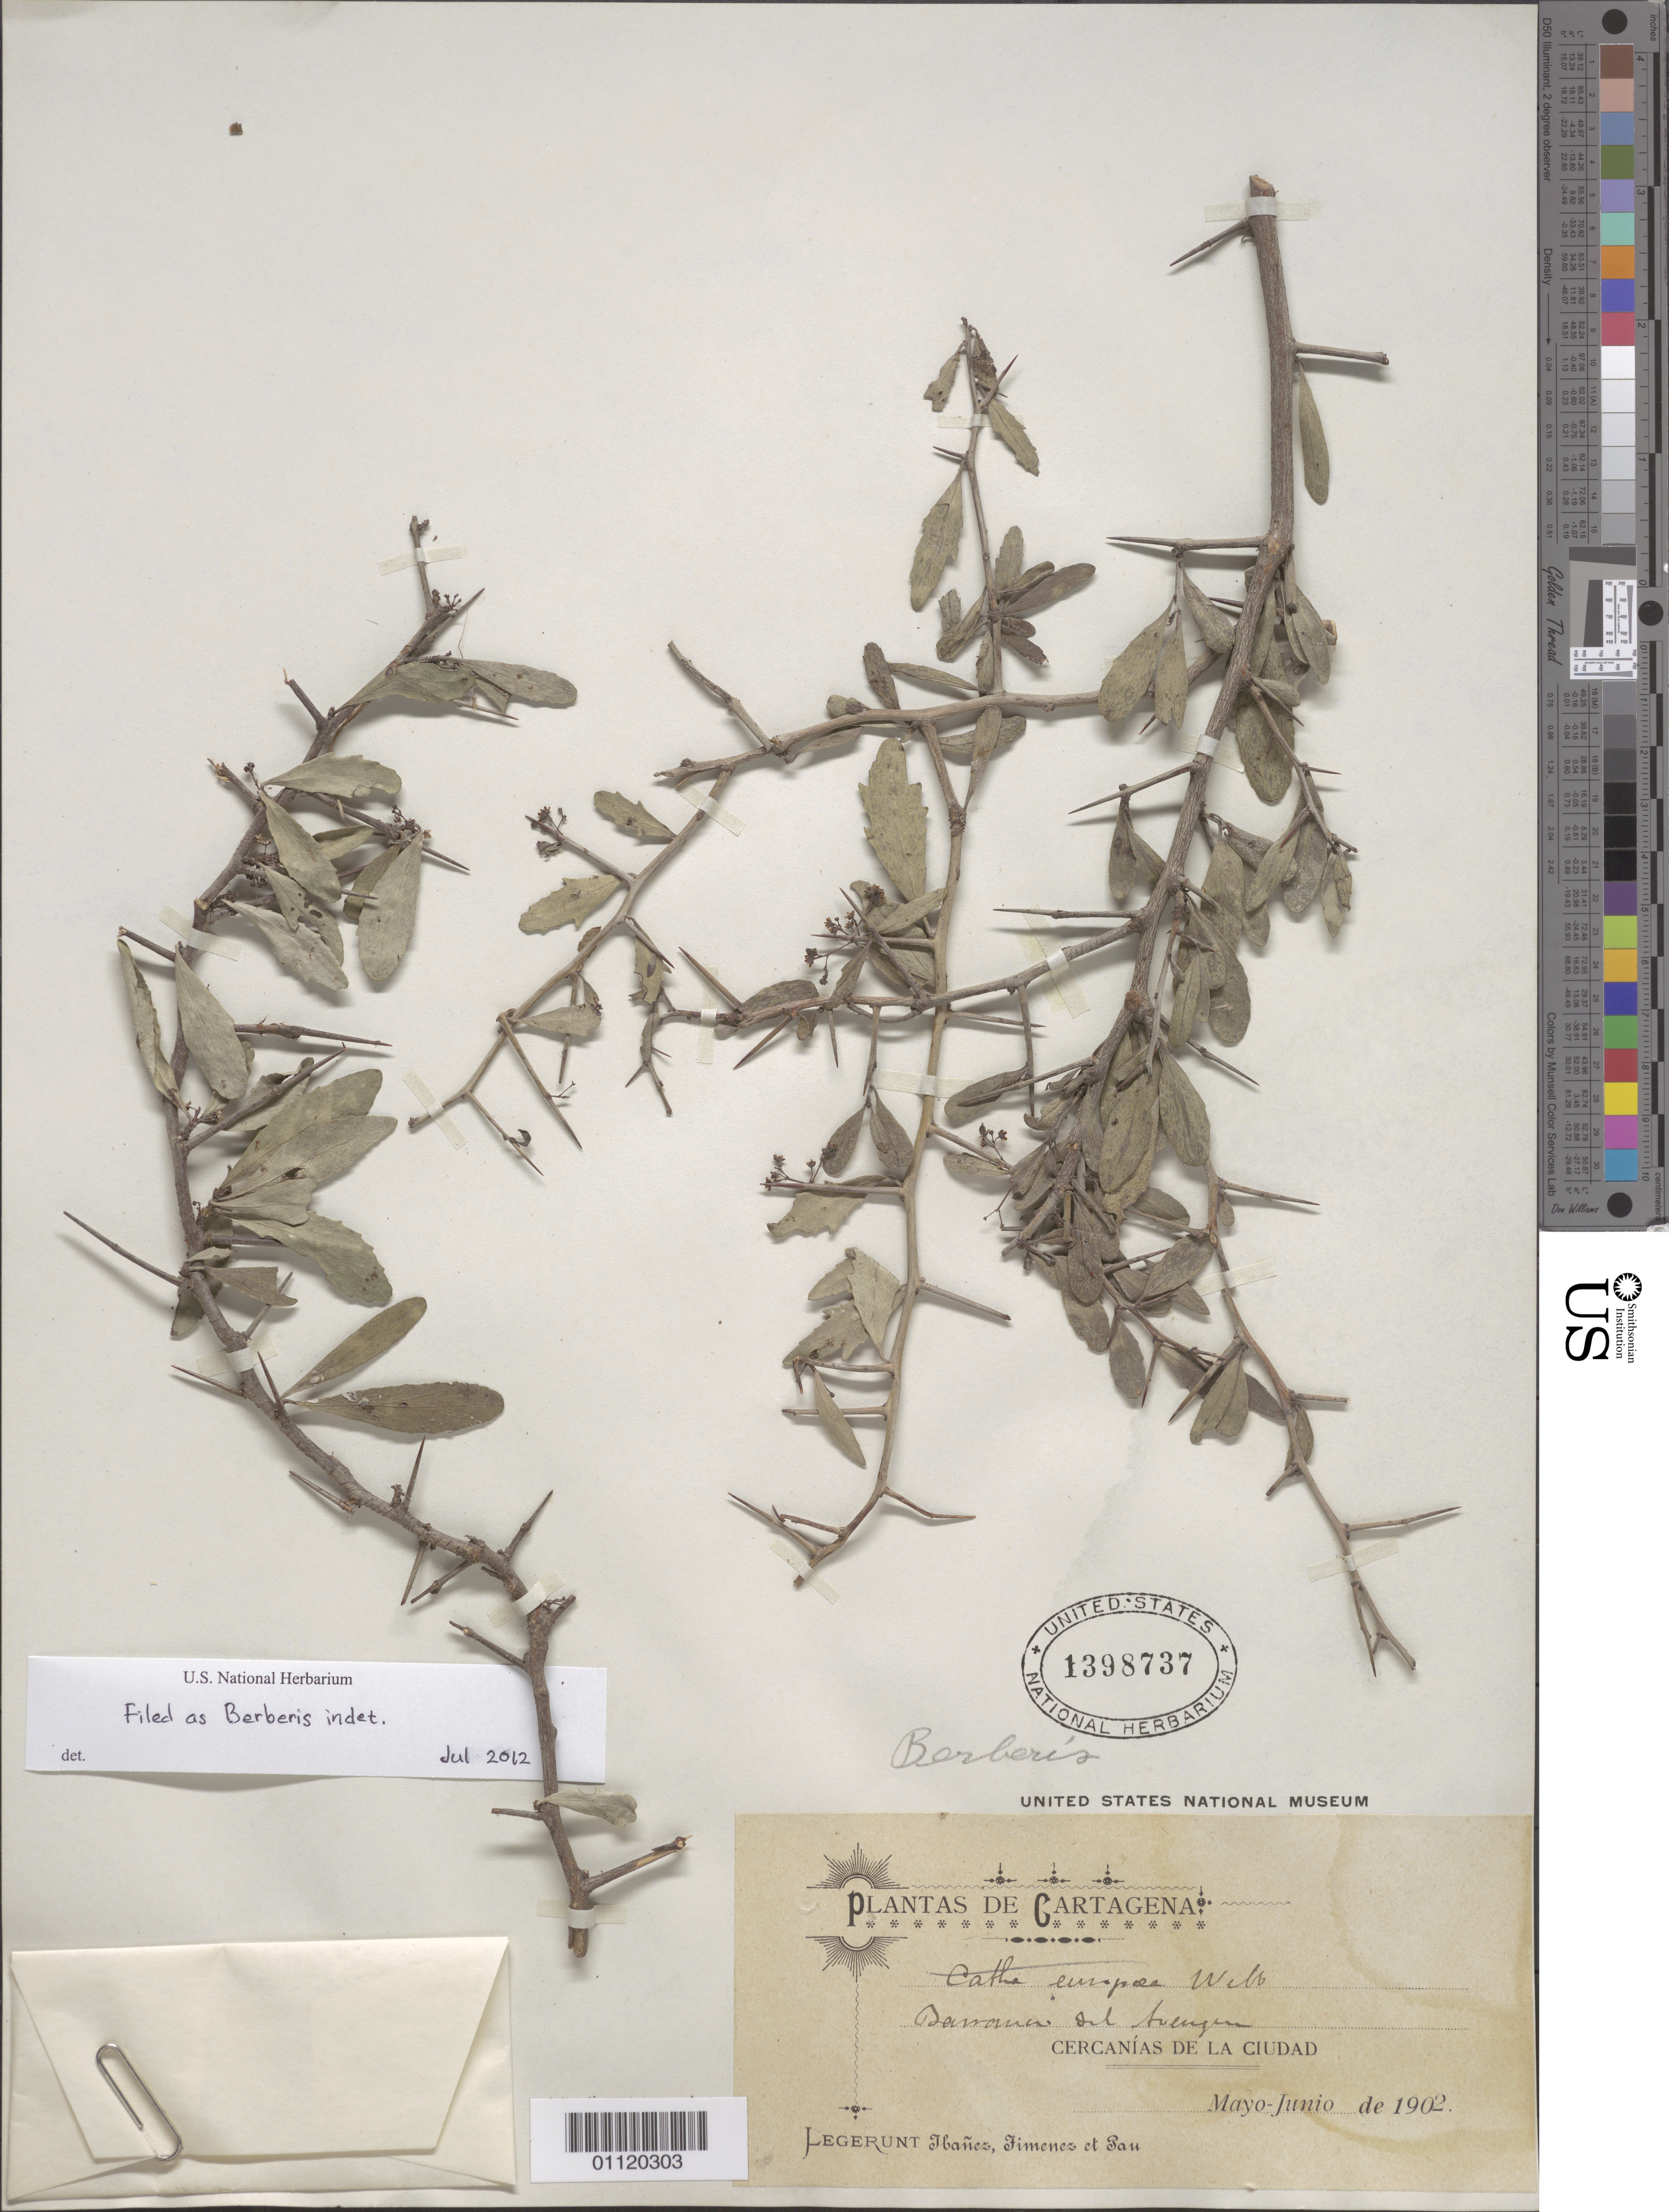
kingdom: Plantae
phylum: Tracheophyta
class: Magnoliopsida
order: Ranunculales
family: Berberidaceae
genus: Berberis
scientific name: Berberis sp.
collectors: Ibáñez & P. Ibáñez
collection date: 1902-05/1902-07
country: Spain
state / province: Murcia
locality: In the vicinity of the city of Cartagena.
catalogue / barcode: US 1398737